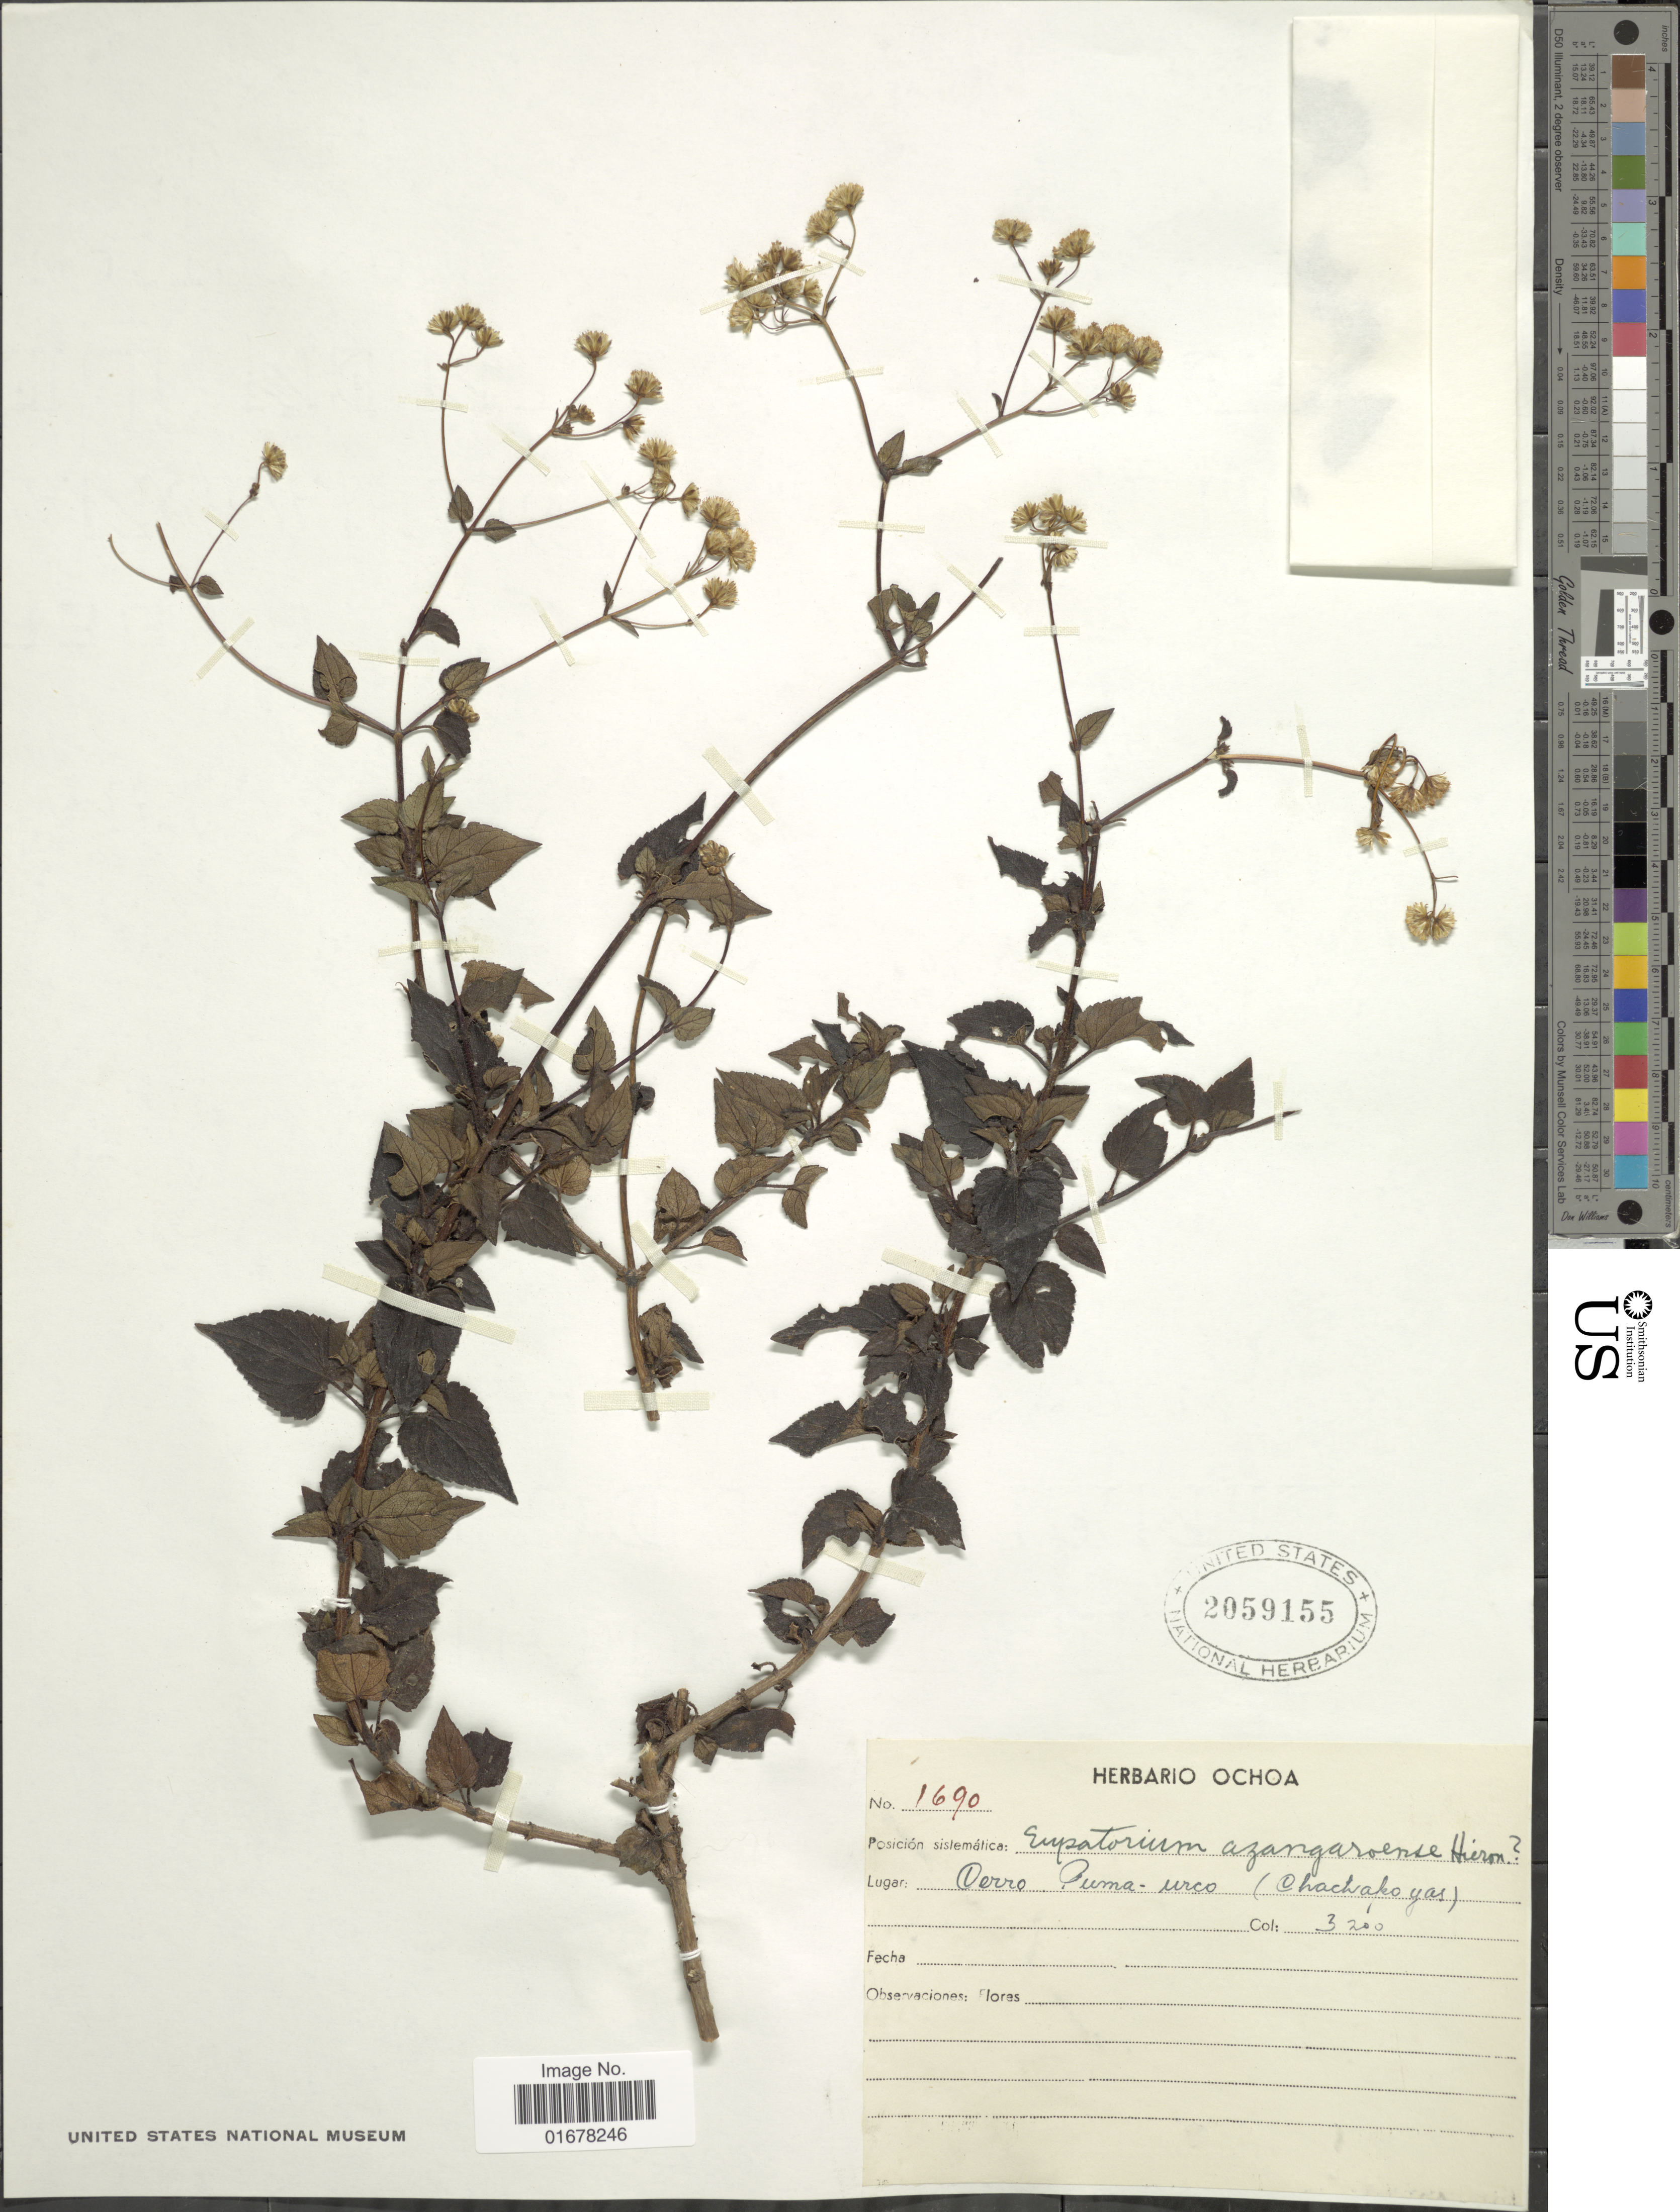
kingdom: Plantae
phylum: Tracheophyta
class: Magnoliopsida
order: Asterales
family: Asteraceae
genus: Ageratina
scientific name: Ageratina choricephaloides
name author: (B.L. Rob.) R.M. King & H. Rob.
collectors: ex herb. Ochoa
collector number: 1690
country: Peru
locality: Cerro Puma - urco, (Chachapoyas)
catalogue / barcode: US 2059155